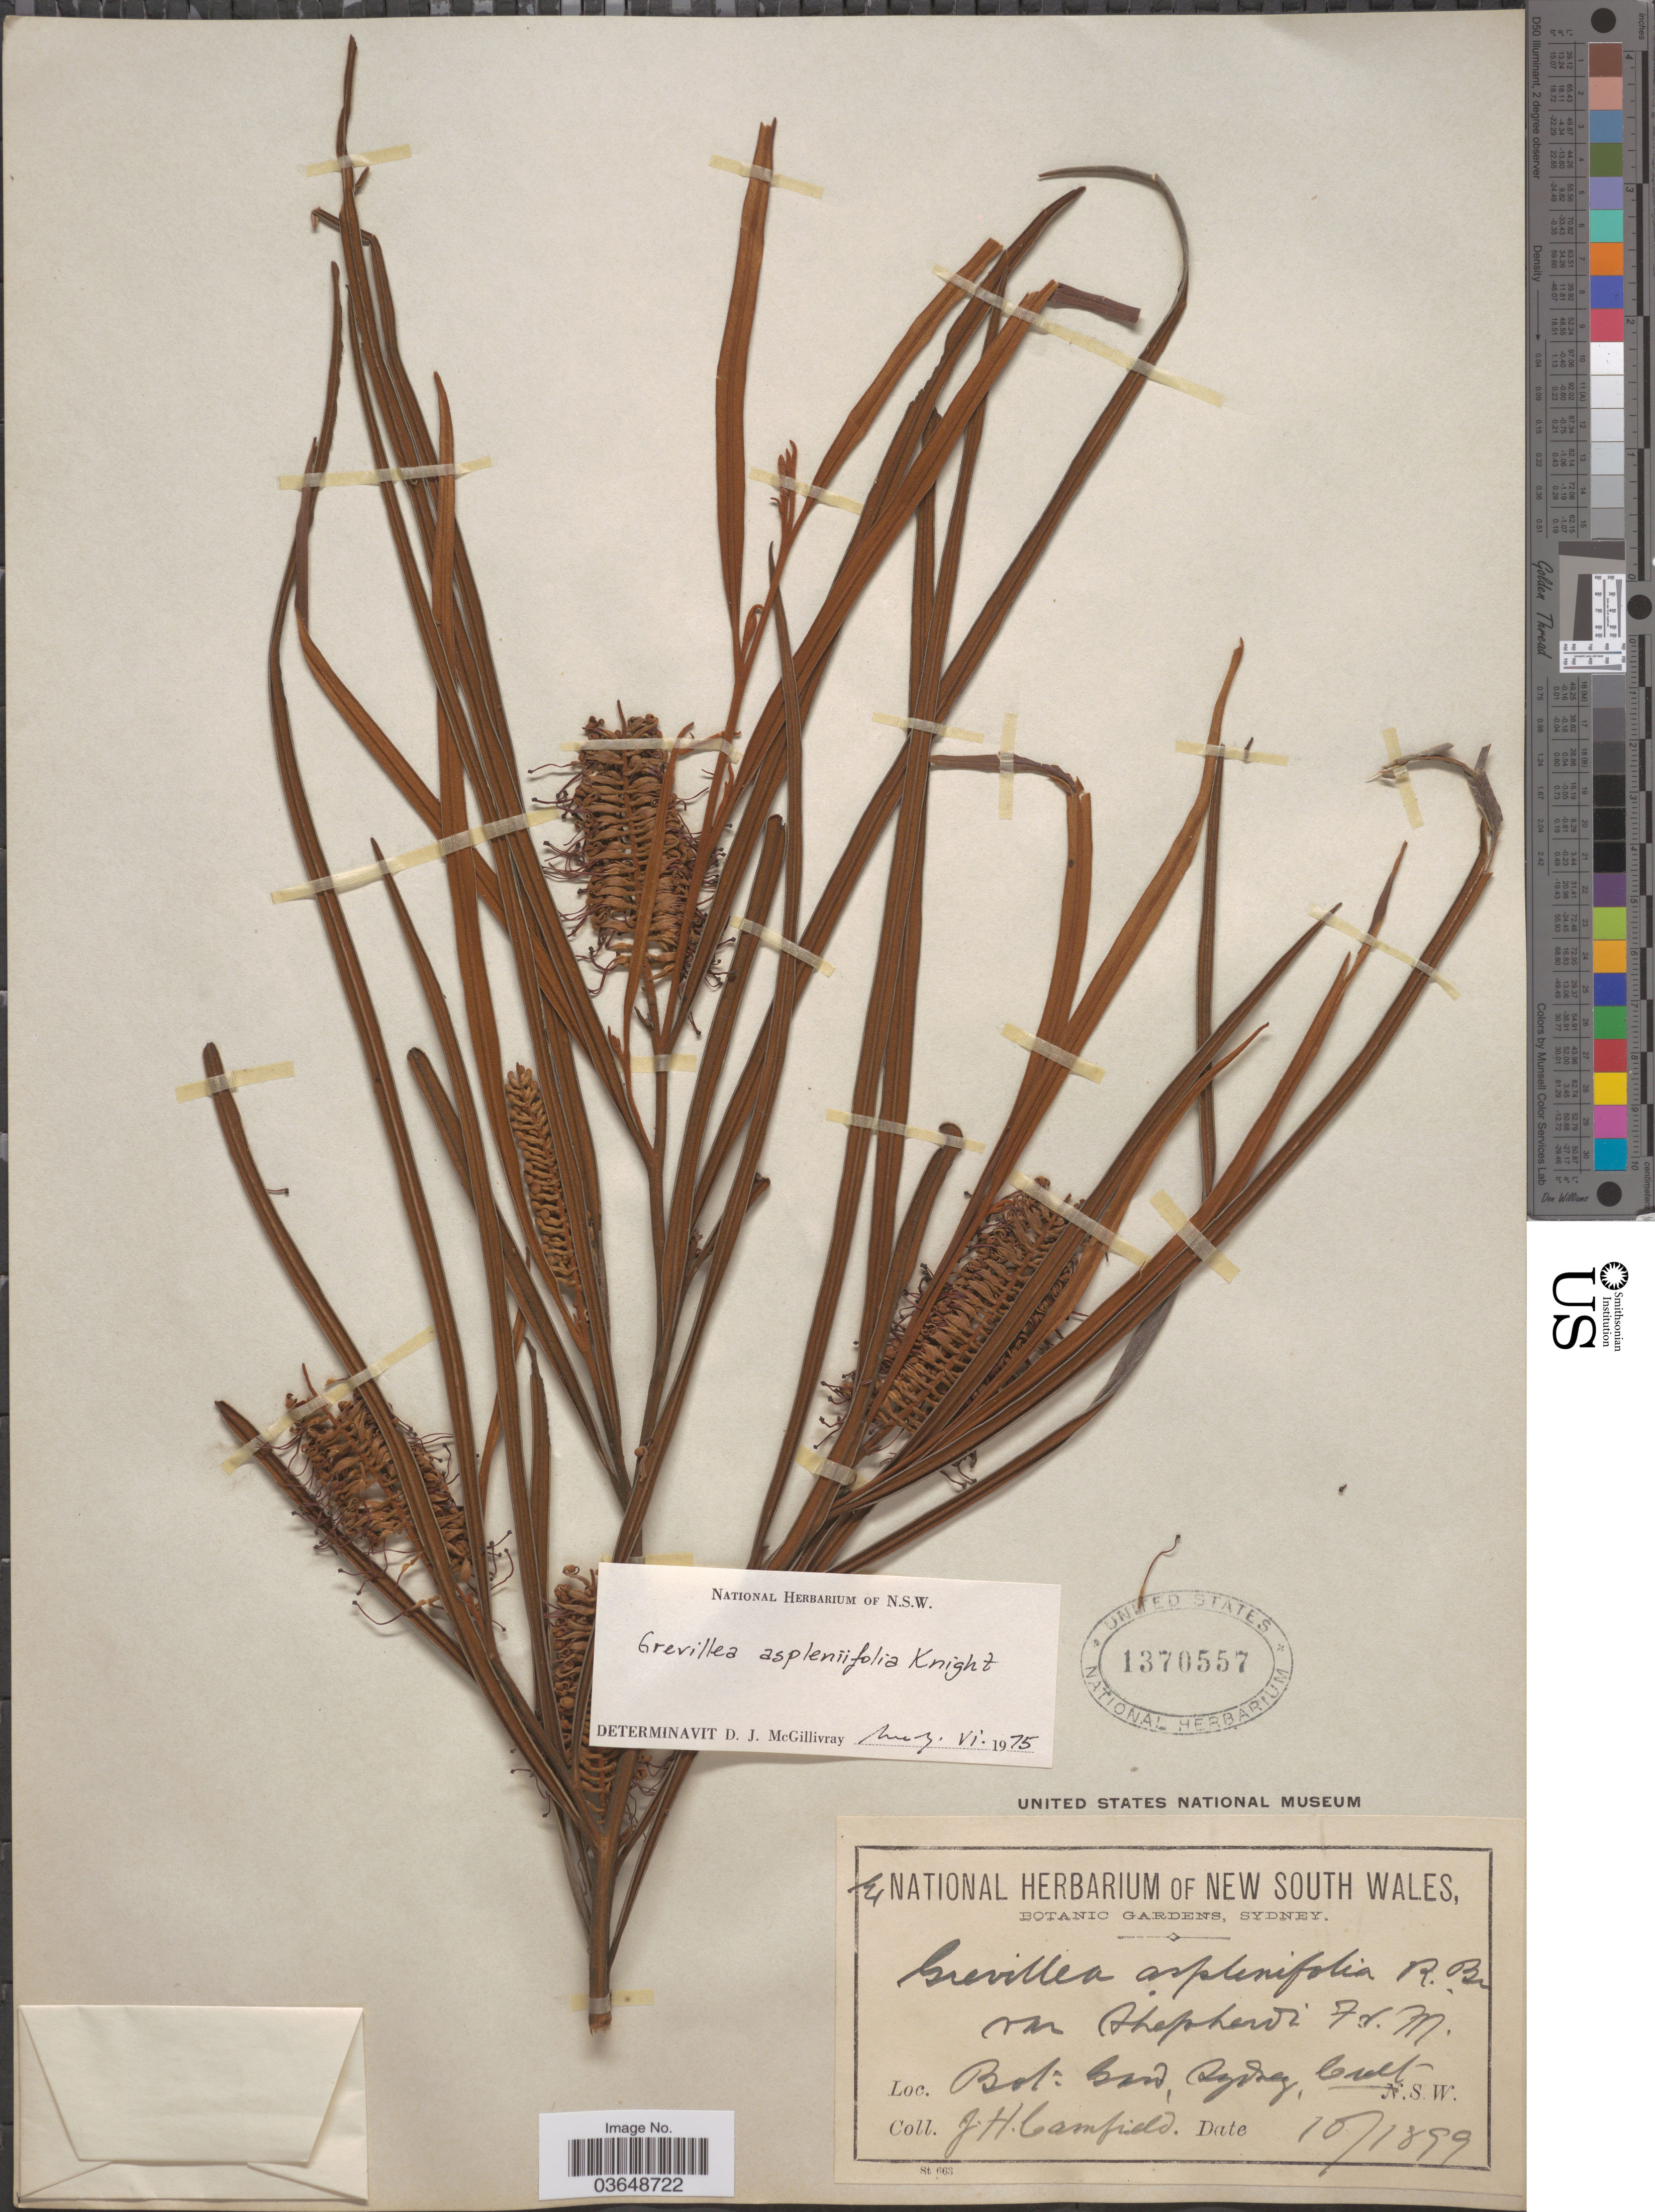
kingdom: Plantae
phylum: Tracheophyta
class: Magnoliopsida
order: Proteales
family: Proteaceae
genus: Grevillea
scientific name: Grevillea aspleniifolia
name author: Knight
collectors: J. Camfield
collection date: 1899-10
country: Australia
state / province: New South Wales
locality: Bot. Gard, Sydney.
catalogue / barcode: US 1370557